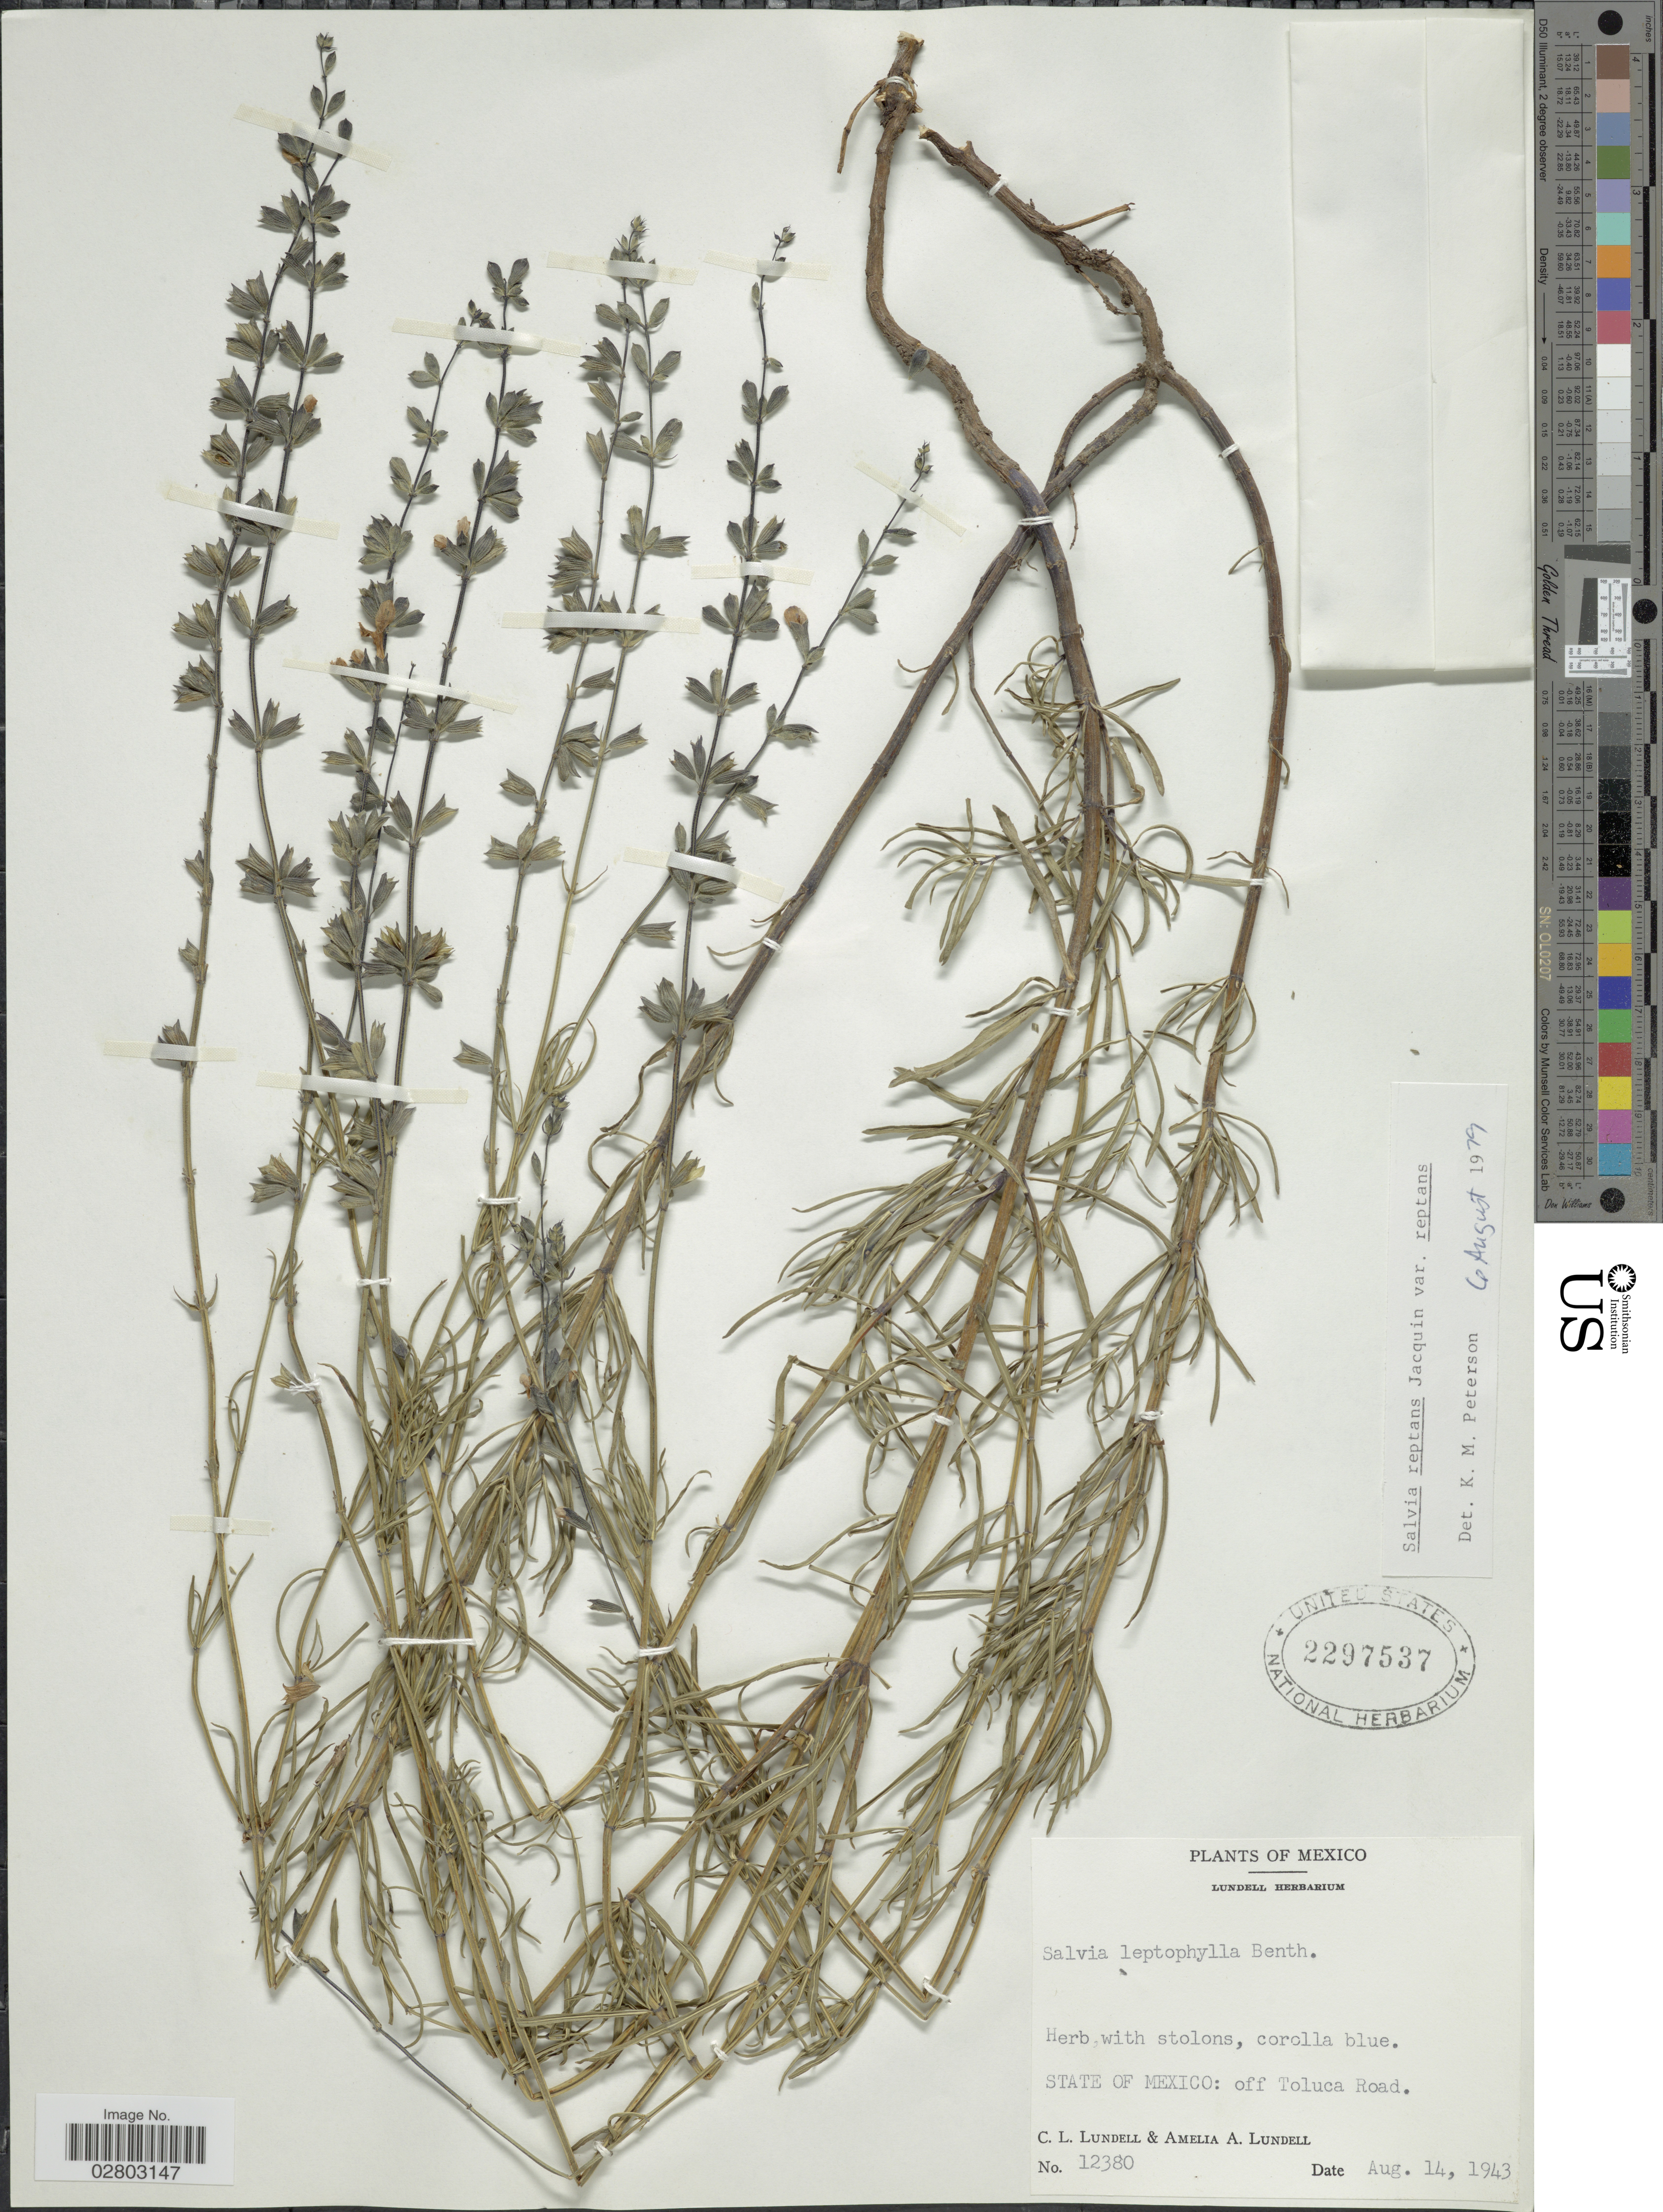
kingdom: Plantae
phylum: Tracheophyta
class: Magnoliopsida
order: Lamiales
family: Lamiaceae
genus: Salvia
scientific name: Salvia reptans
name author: Jacq.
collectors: C. L. Lundell & A. A. Lundell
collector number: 12380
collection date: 1943-08-14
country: Mexico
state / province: México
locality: Off Toluca Road.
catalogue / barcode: US 2297537